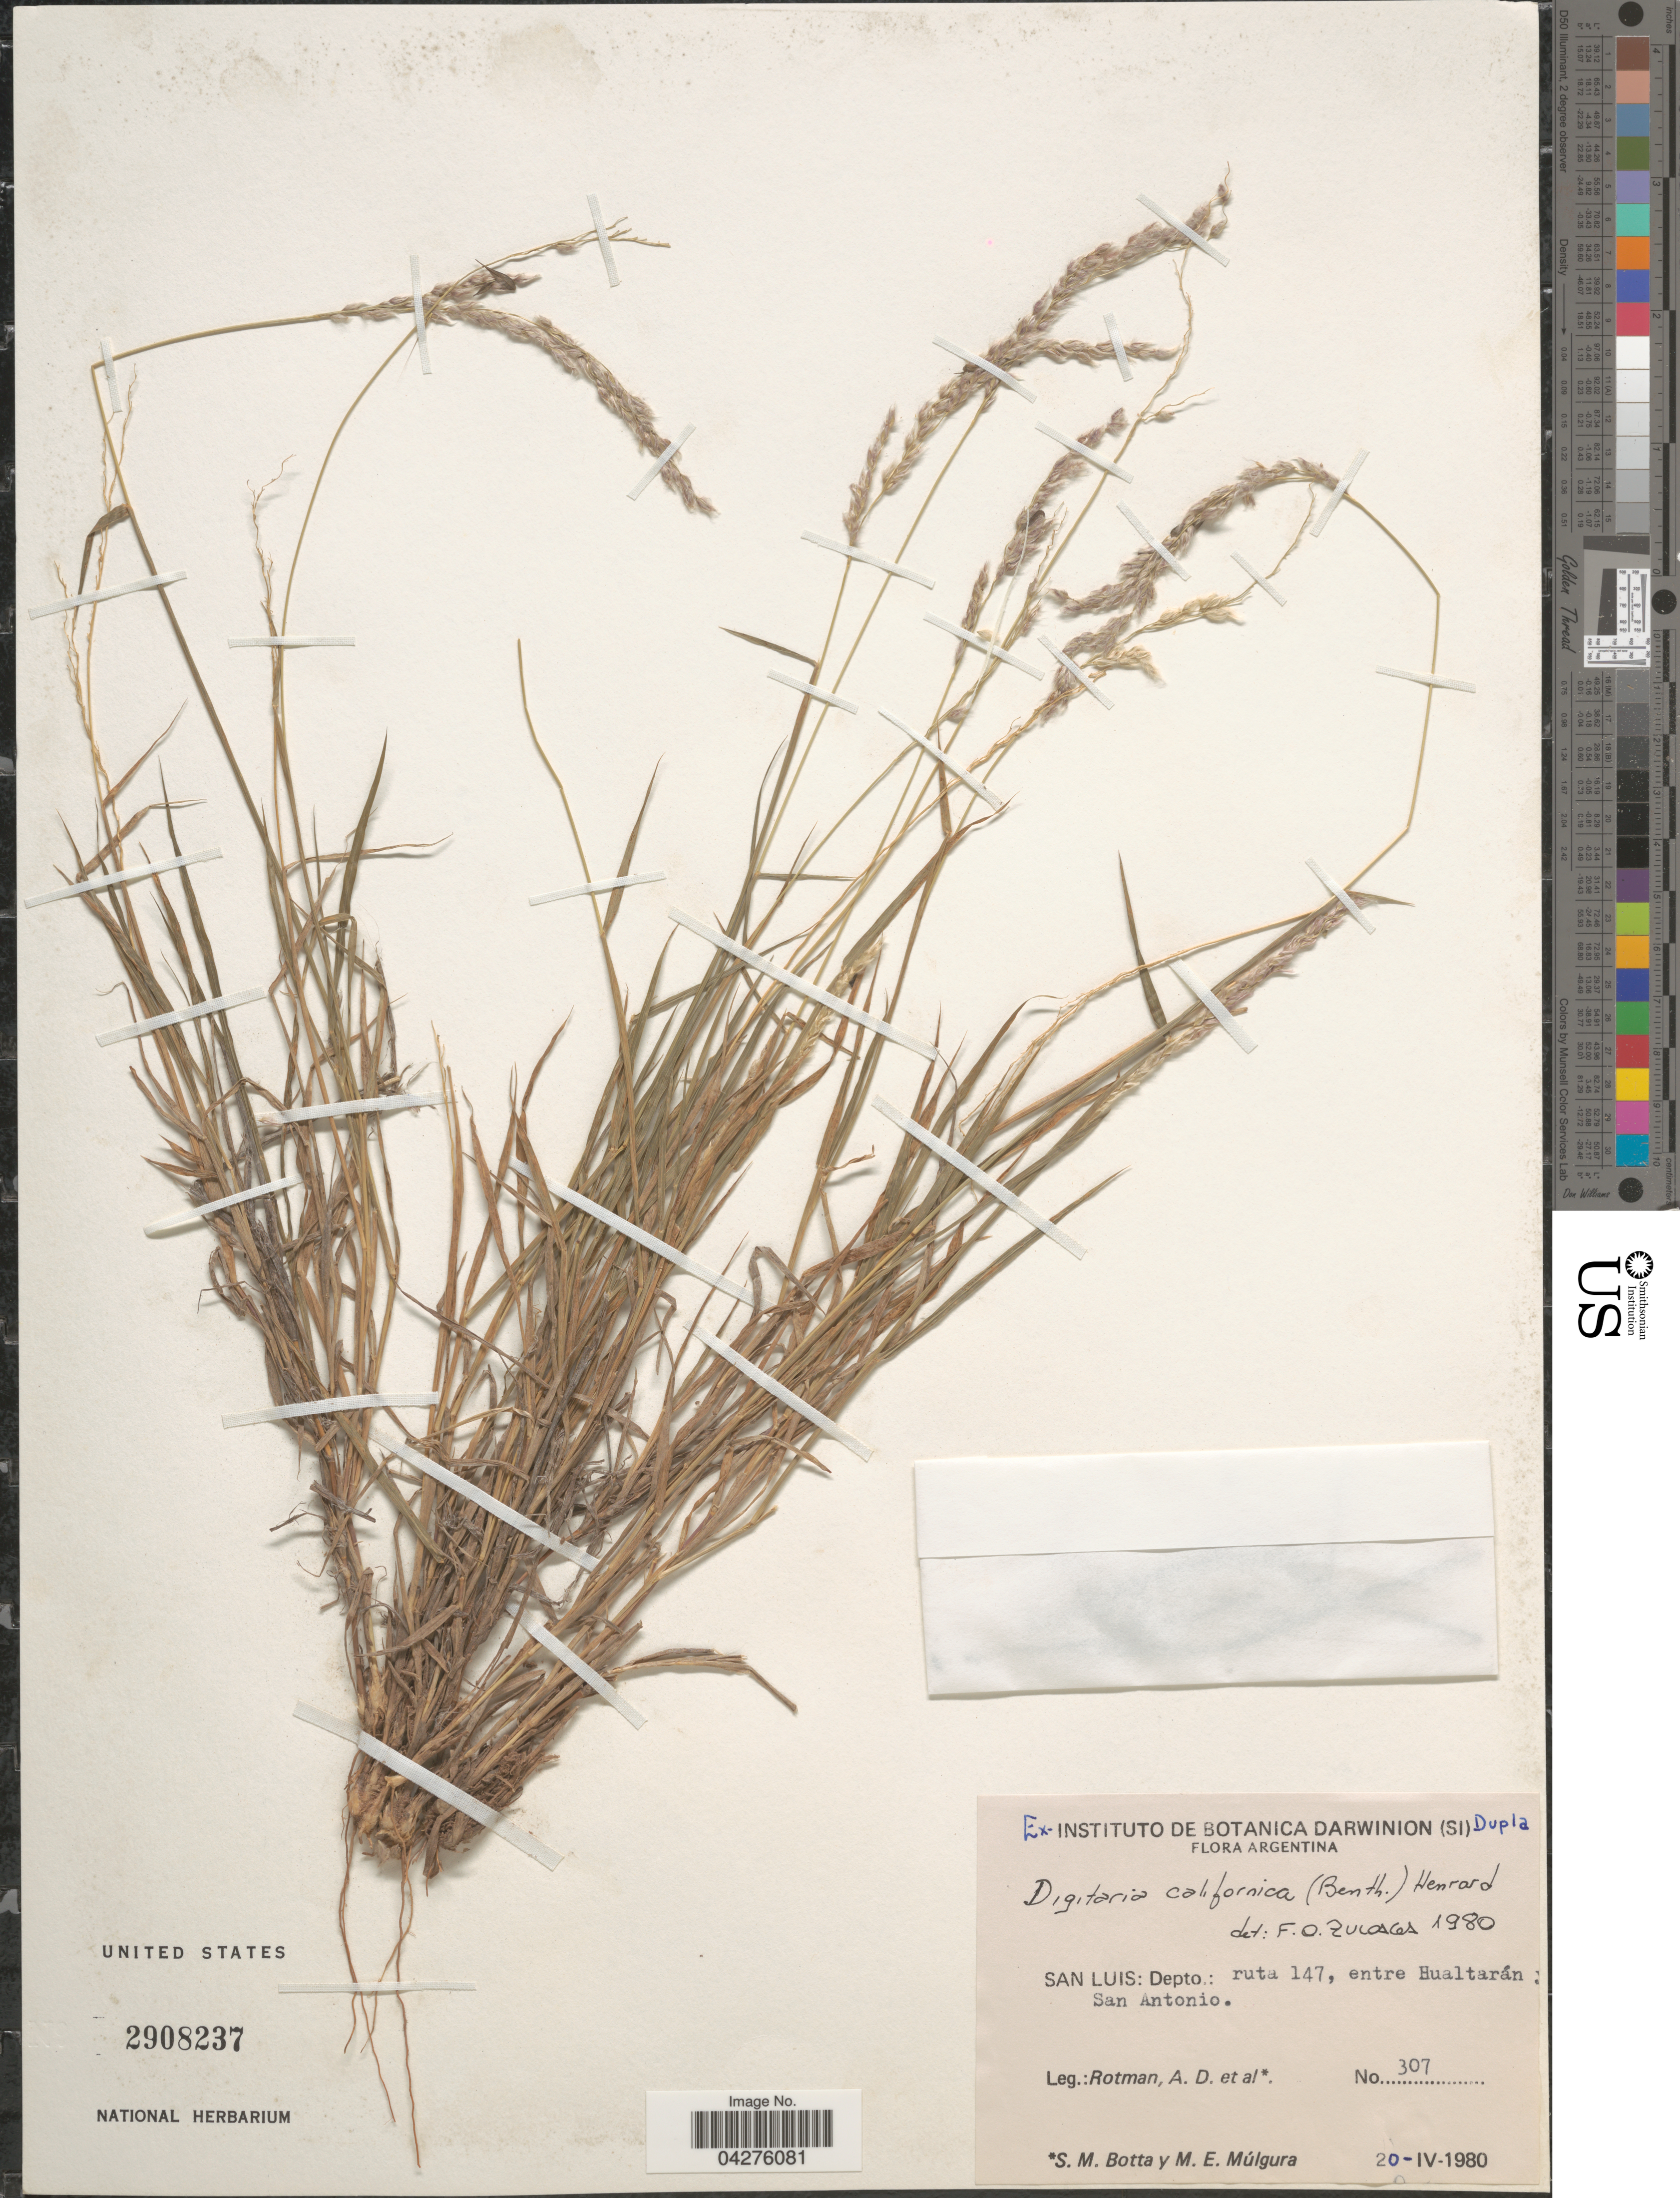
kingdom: Plantae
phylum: Tracheophyta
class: Liliopsida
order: Poales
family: Poaceae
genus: Digitaria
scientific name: Digitaria californica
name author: (Benth.) Henr.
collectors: A. D. Rotman, S. Botta & M. E. Múlgura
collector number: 307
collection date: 1980-04-20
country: Argentina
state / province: San Luis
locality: San Luis: Depto.: ruta 147, ente Hualtarán: San Antonio.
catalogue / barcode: US 2908237